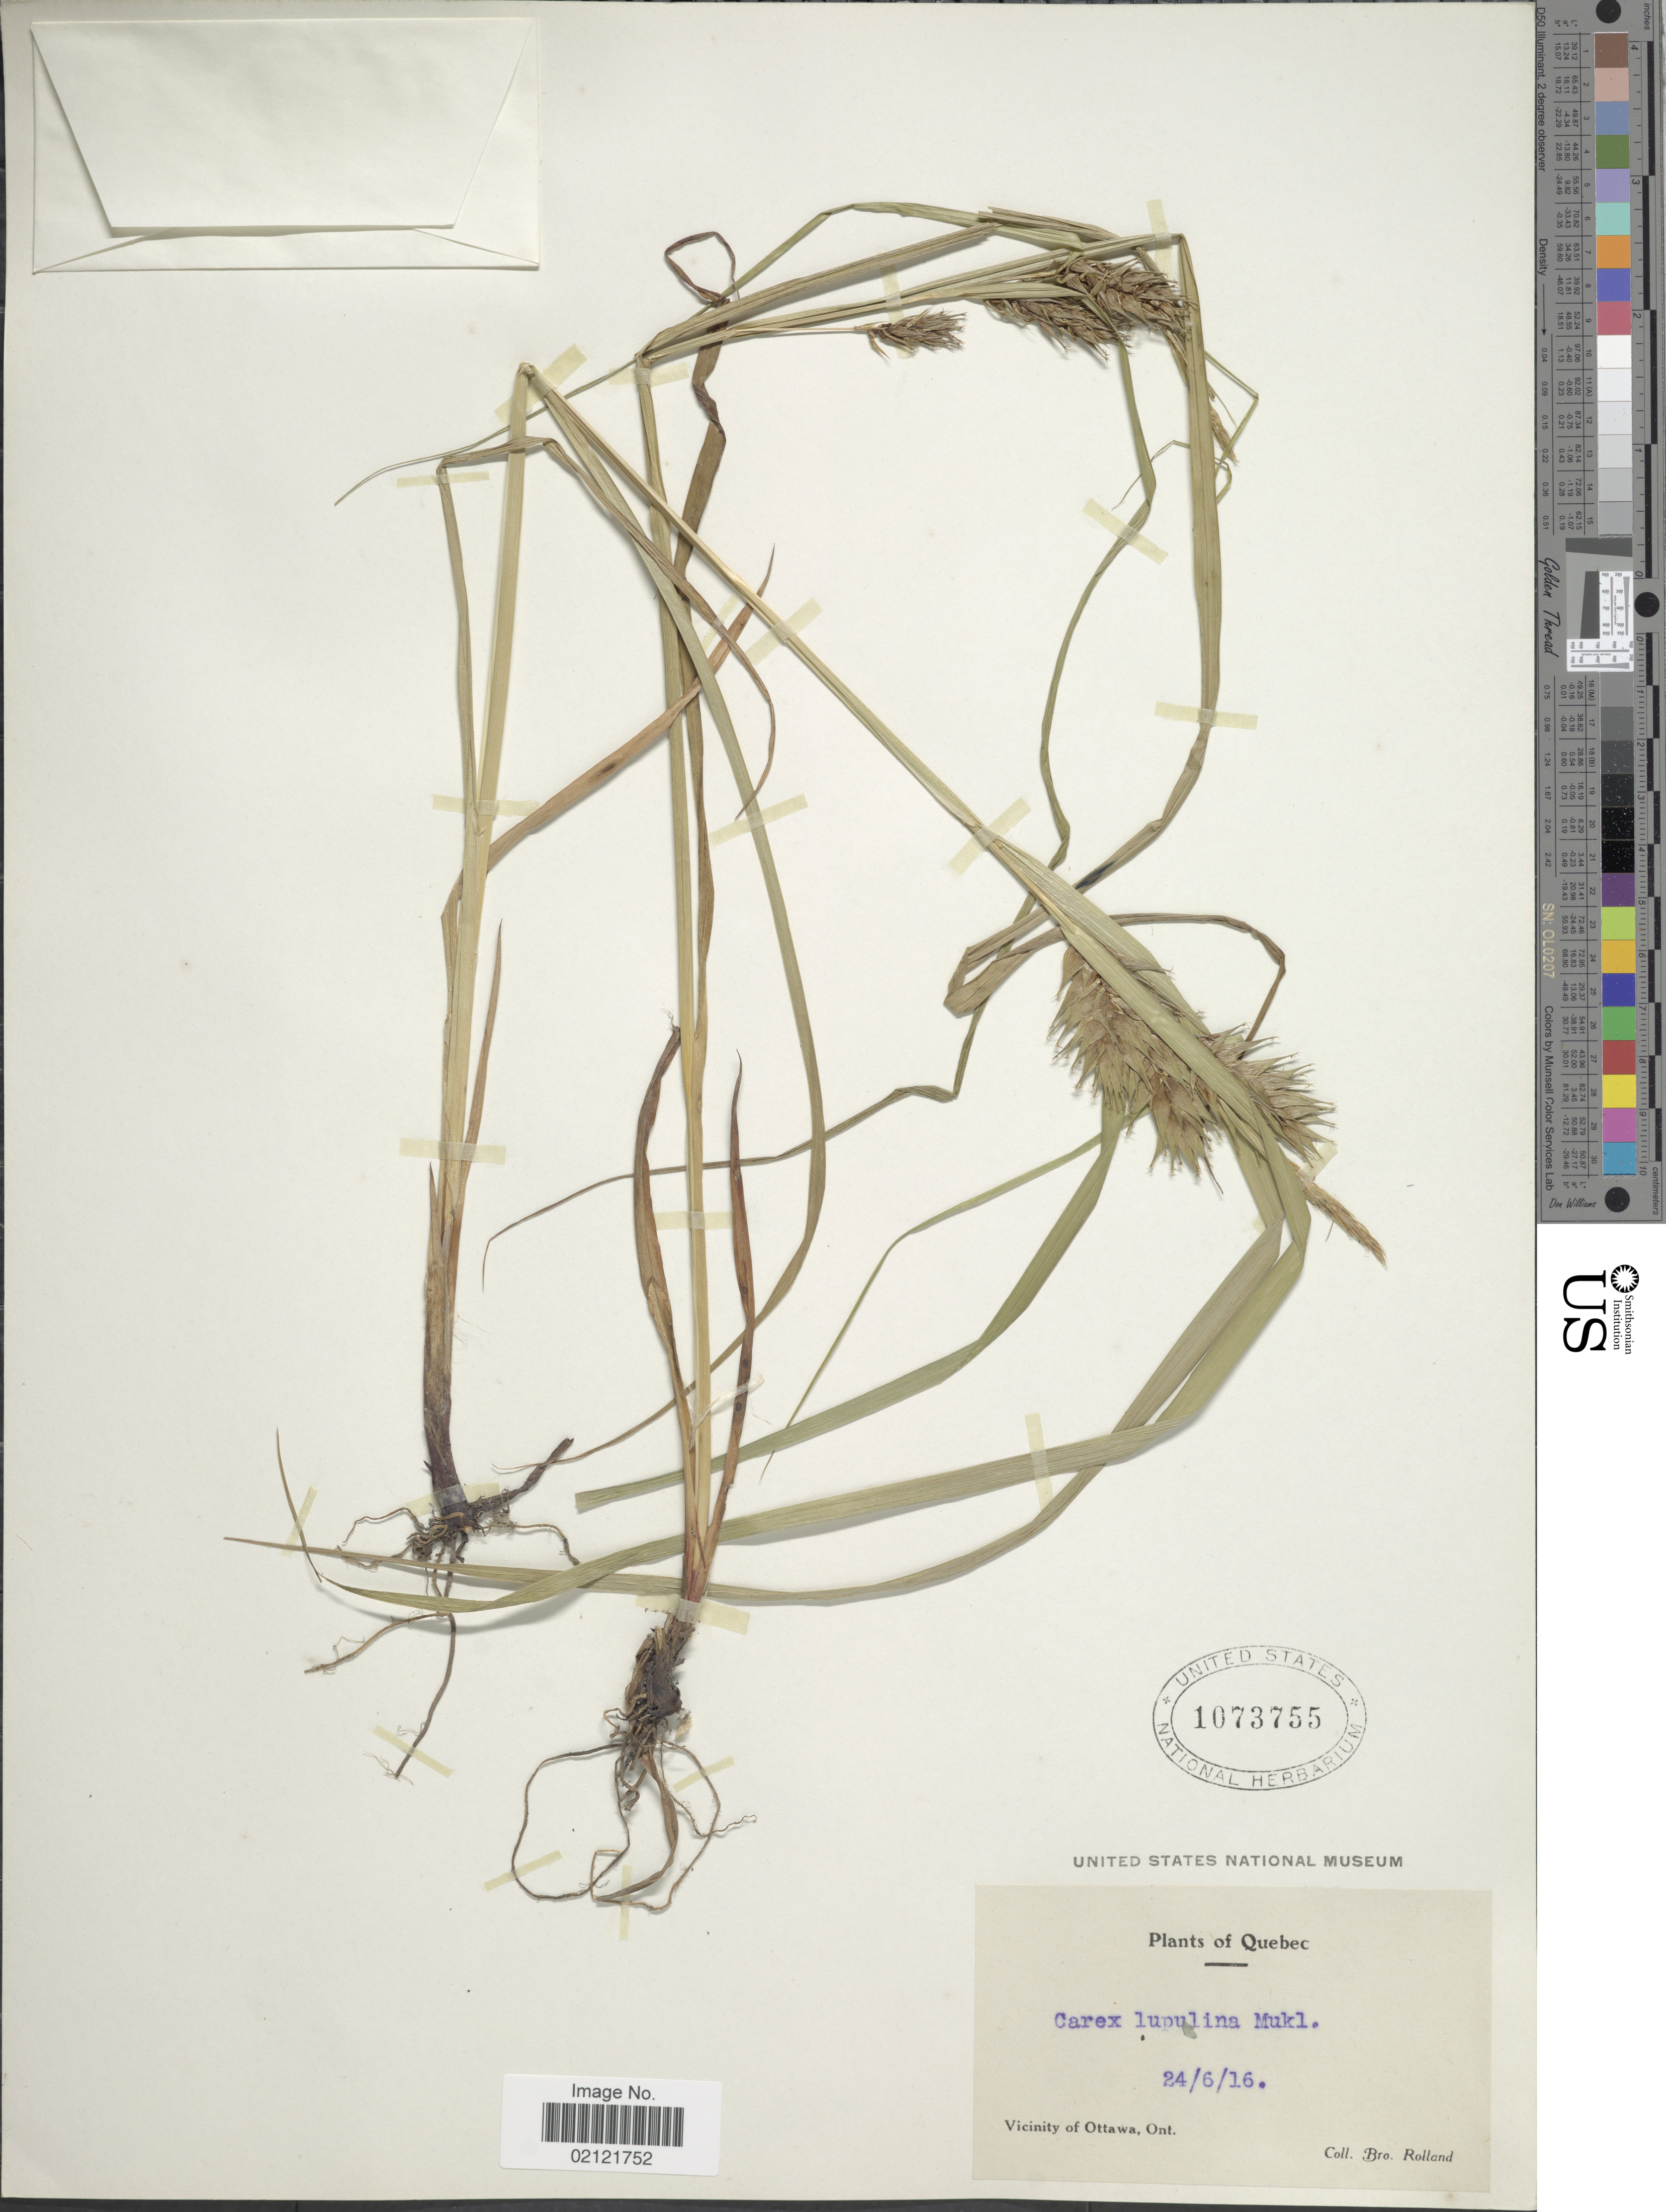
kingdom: Plantae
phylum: Tracheophyta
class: Liliopsida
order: Poales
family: Cyperaceae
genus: Carex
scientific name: Carex lupulina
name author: Muhl. ex Willd.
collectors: B. Rolland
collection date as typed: Transcribed d/m/y: 24/6/16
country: Canada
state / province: Quebec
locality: Vicinity of Ottawa, Ont.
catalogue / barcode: US 1073755